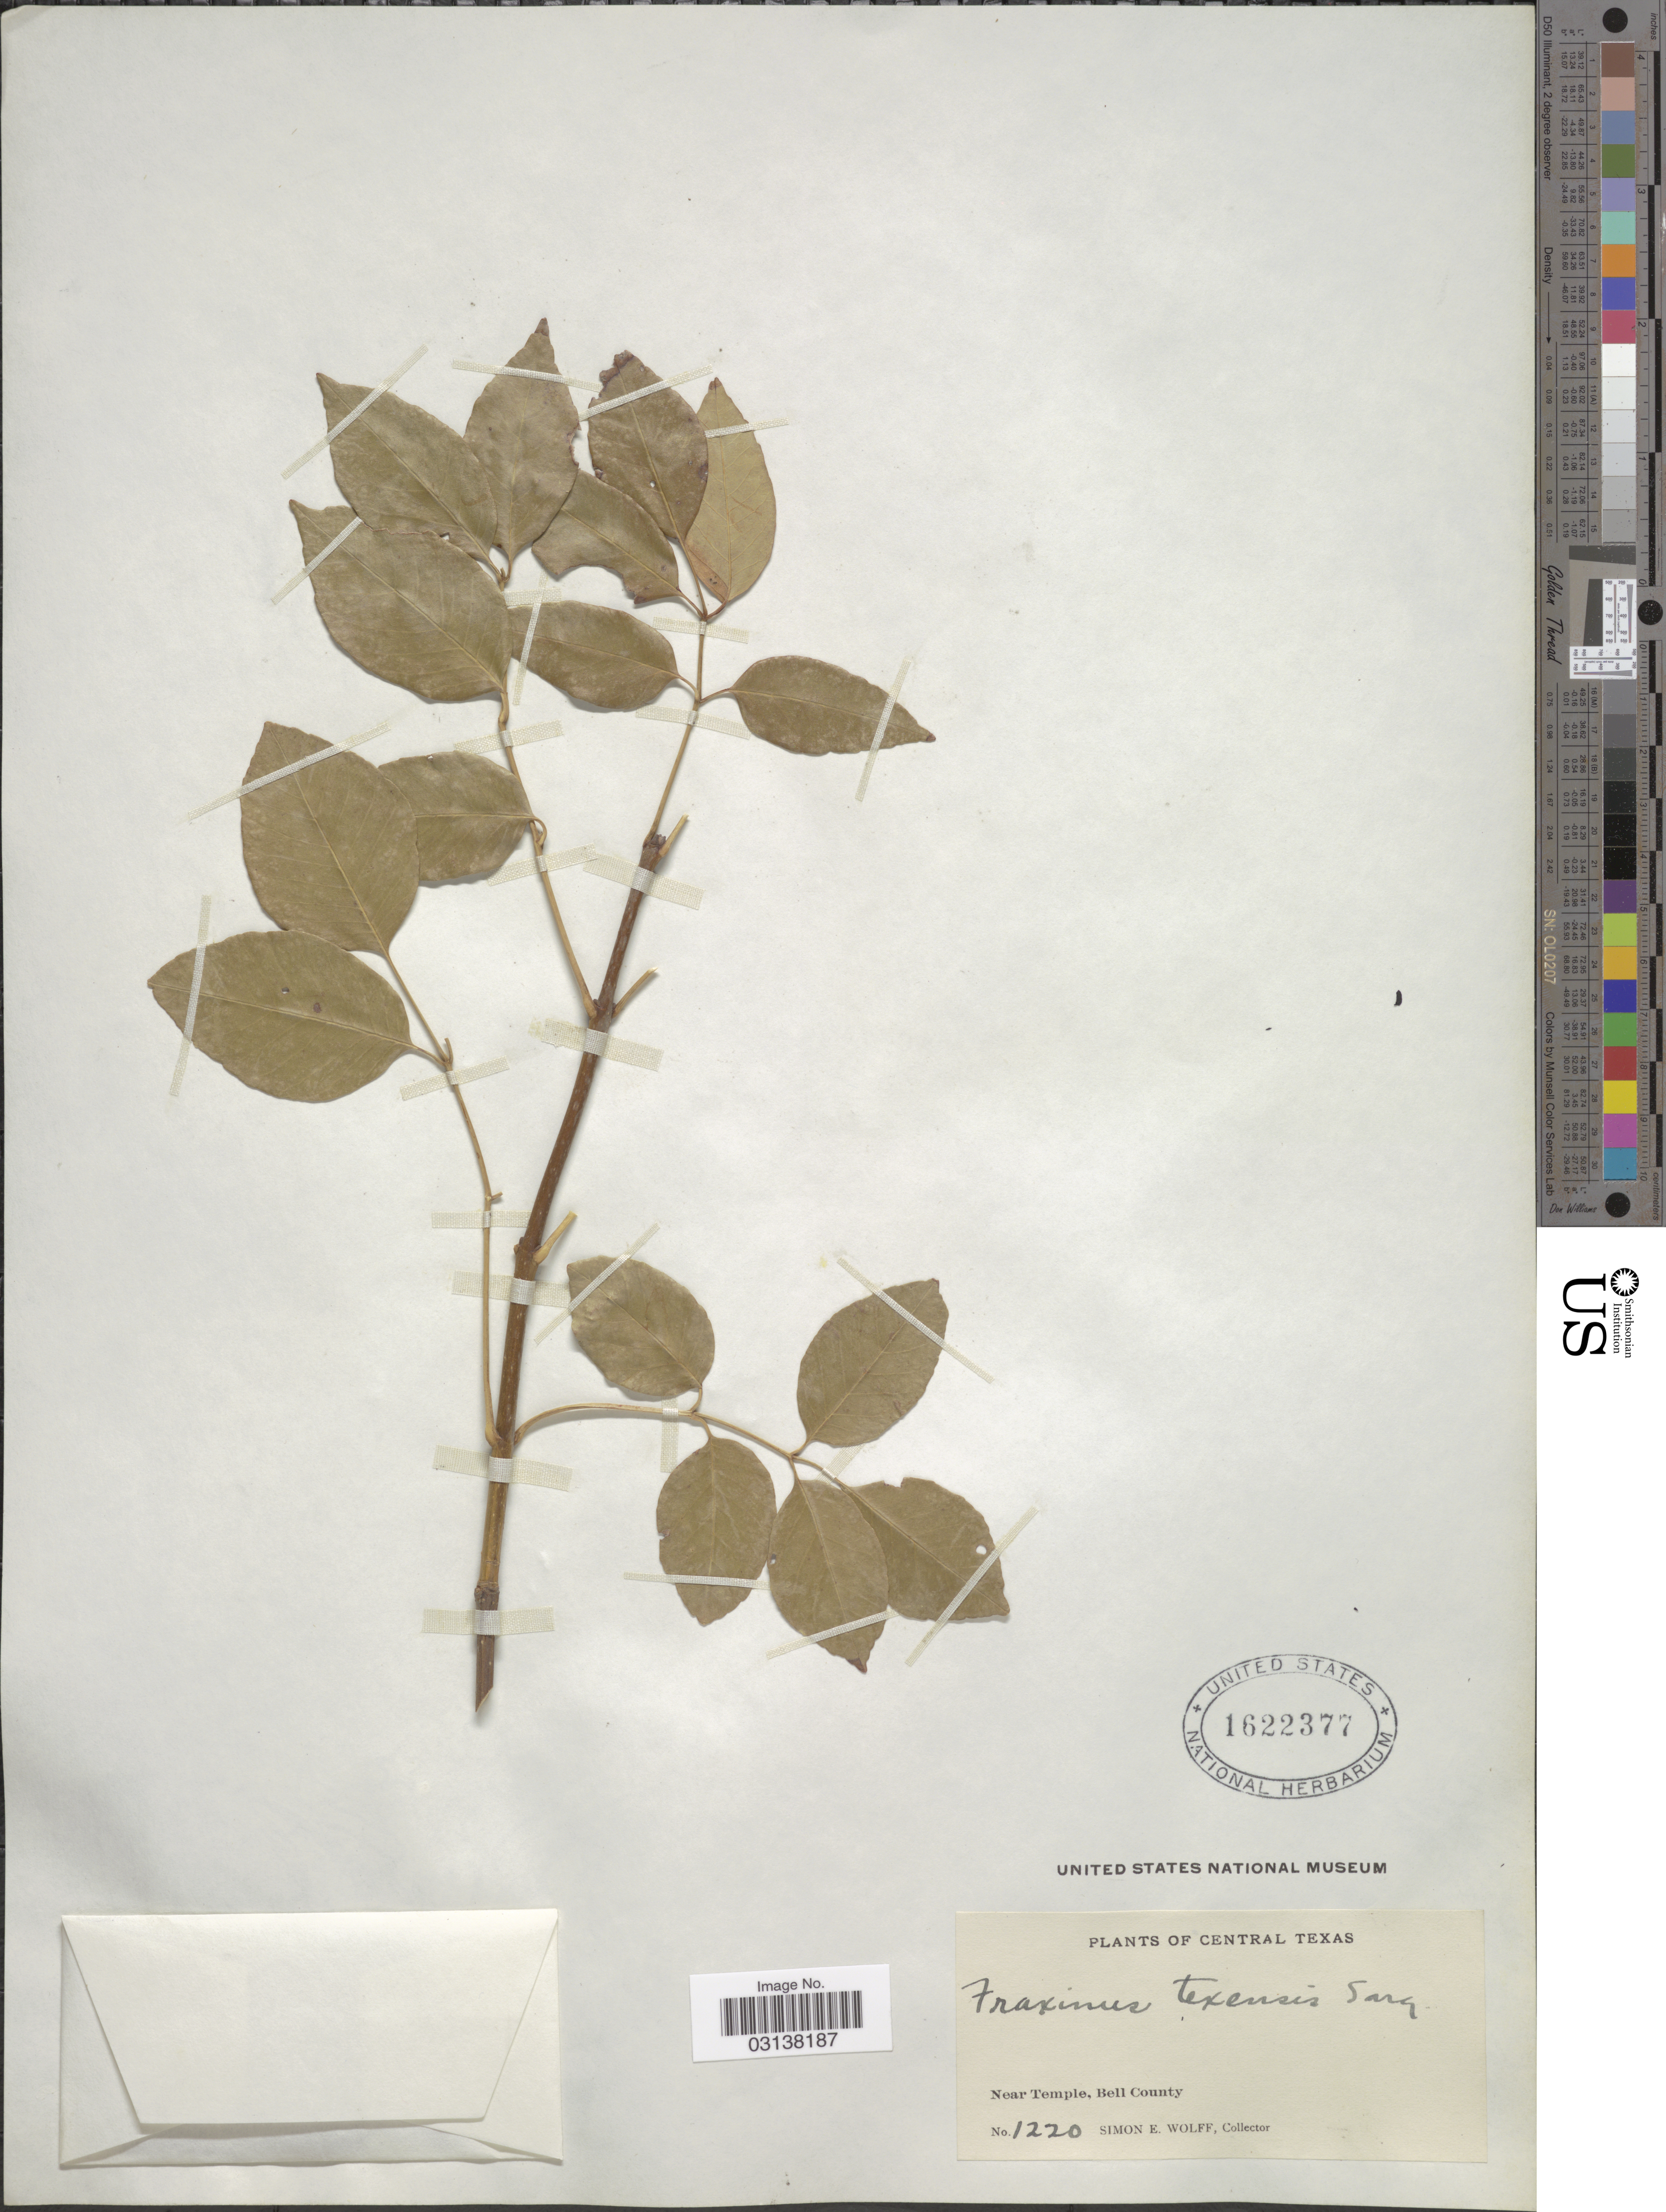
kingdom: Plantae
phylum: Tracheophyta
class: Magnoliopsida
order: Lamiales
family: Oleaceae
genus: Fraxinus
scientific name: Fraxinus albicans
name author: Buckley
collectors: S. E. Wolff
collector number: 1220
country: United States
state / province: Texas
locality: Central Texas. Near Temple, Bell County.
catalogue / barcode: US 1622377